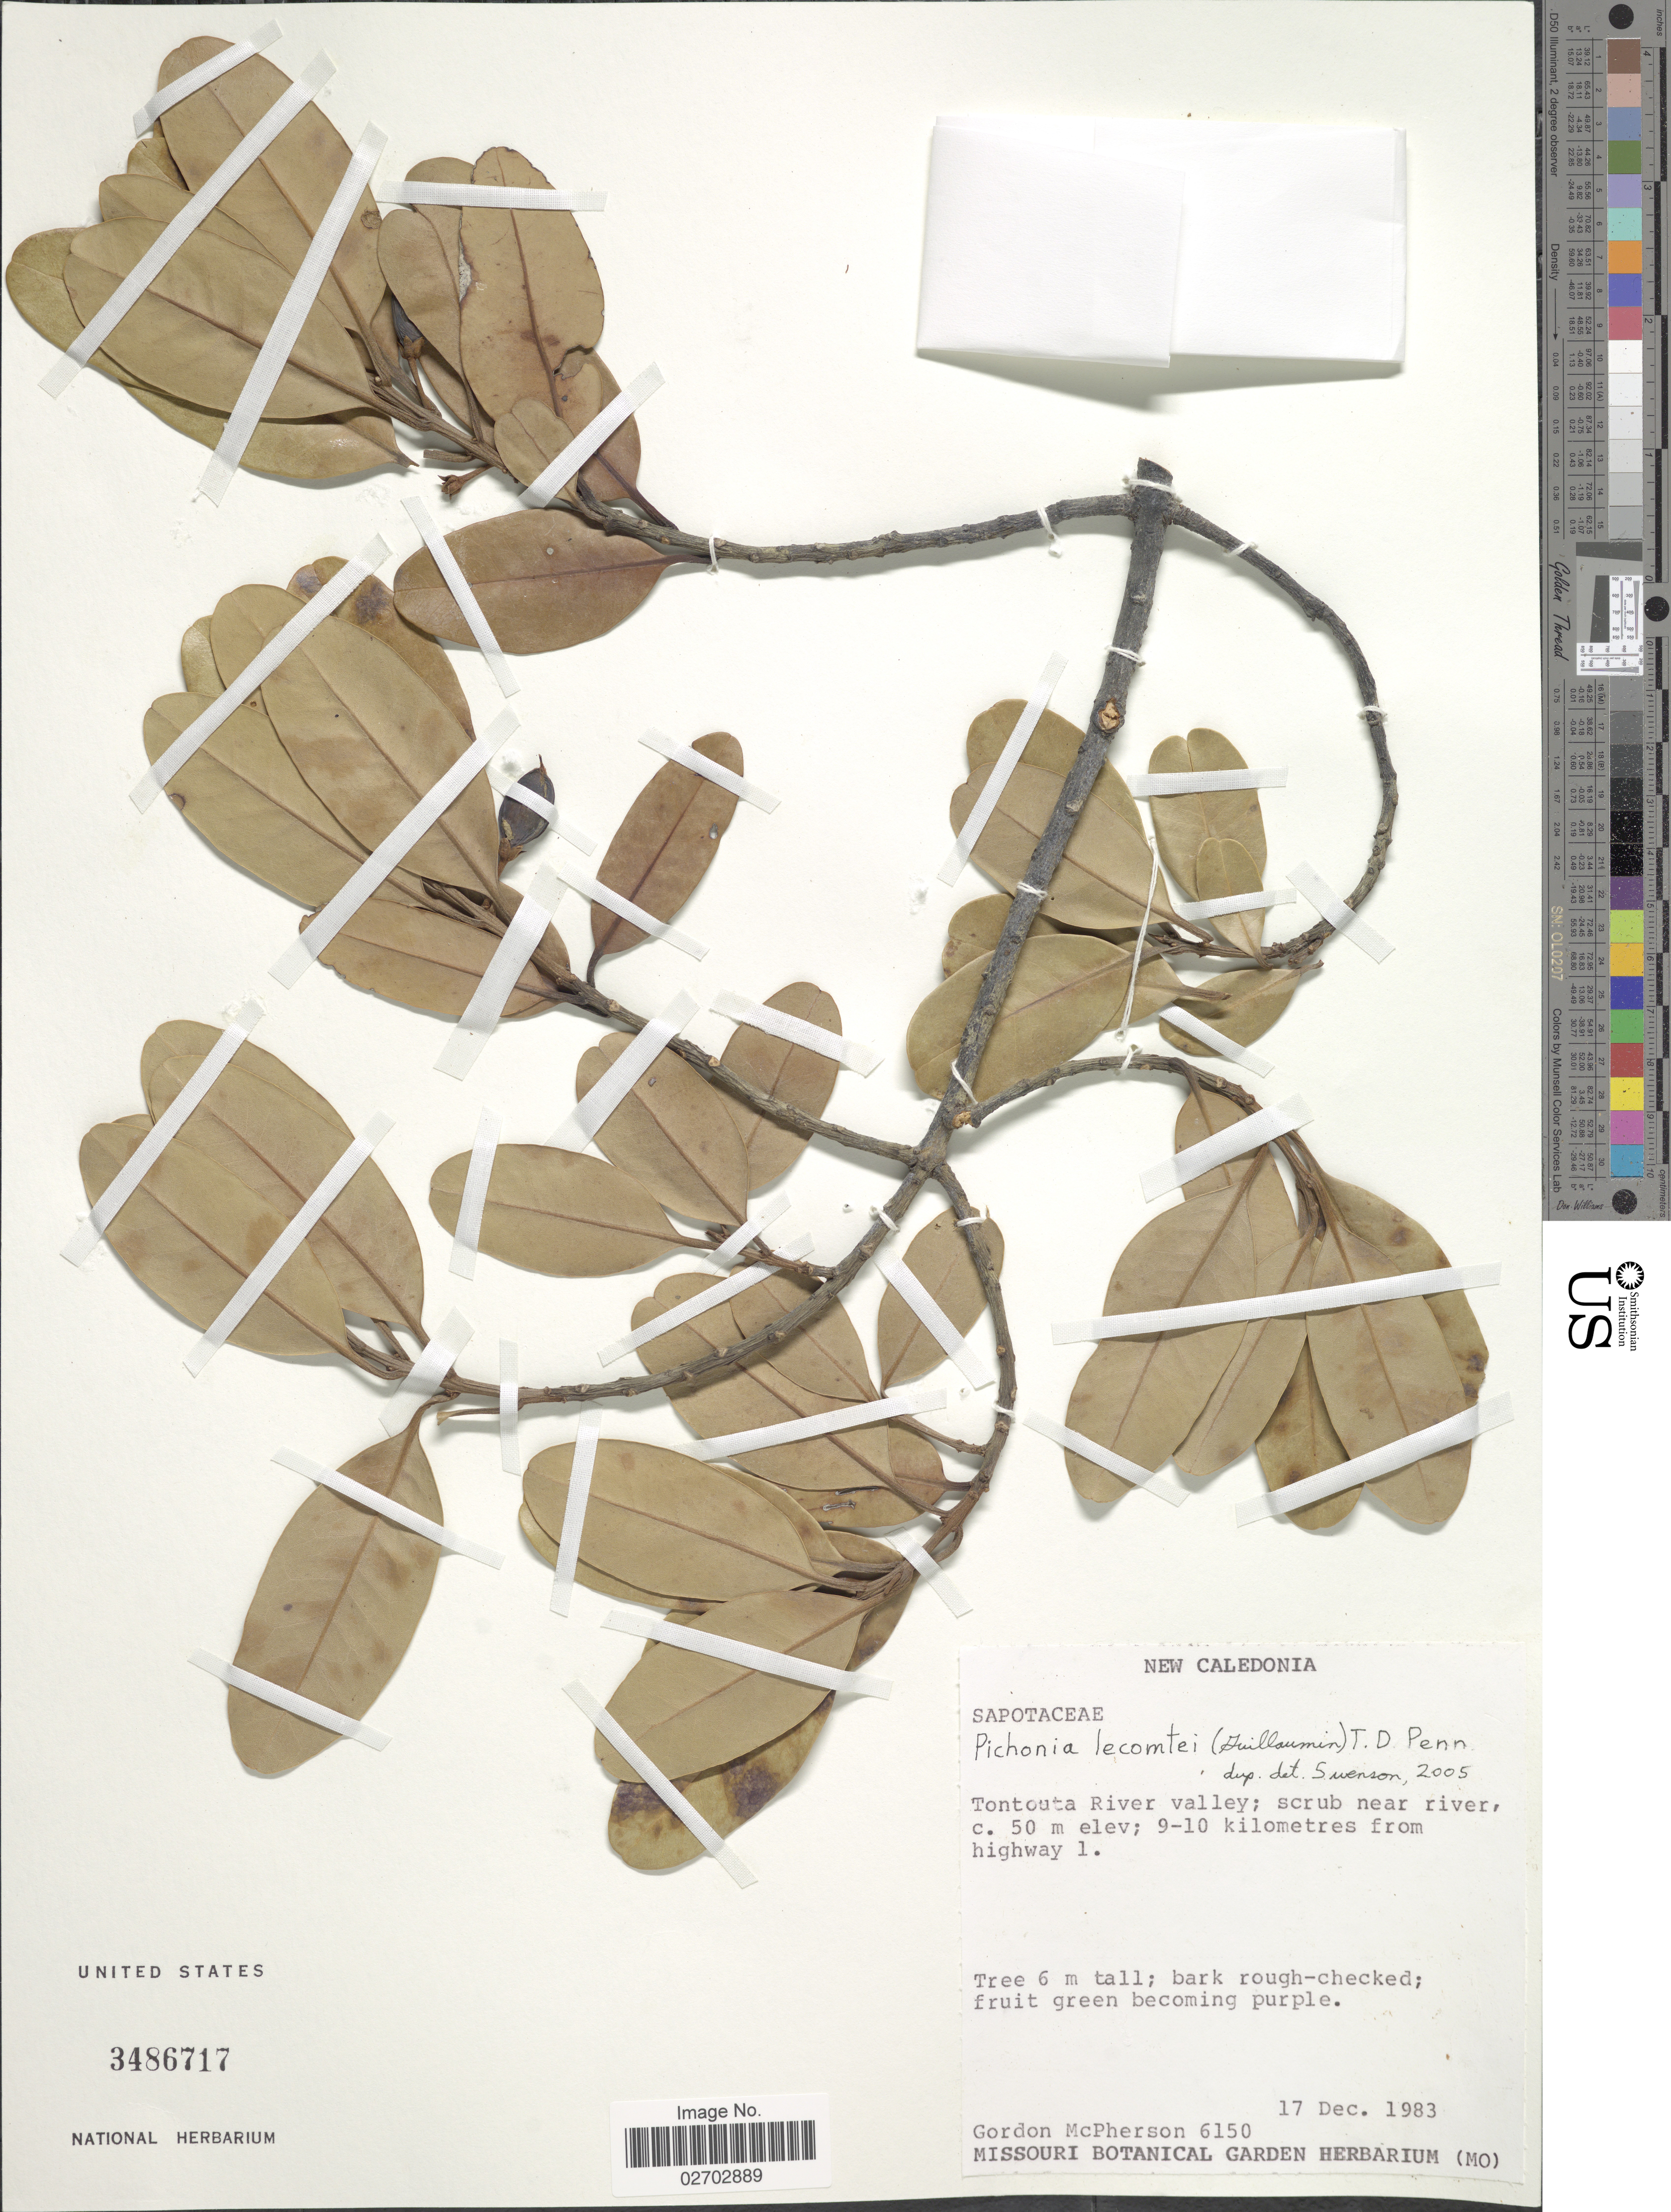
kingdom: Plantae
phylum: Tracheophyta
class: Magnoliopsida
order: Ericales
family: Sapotaceae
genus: Pichonia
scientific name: Pichonia lecomtei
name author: (Guillaumin) T.D. Penn.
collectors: G. D. McPherson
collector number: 6150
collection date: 1983-12-17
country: New Caledonia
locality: Tontouta River valley; 9-10 kilometers from highway 1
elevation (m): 50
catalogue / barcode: US 3486717